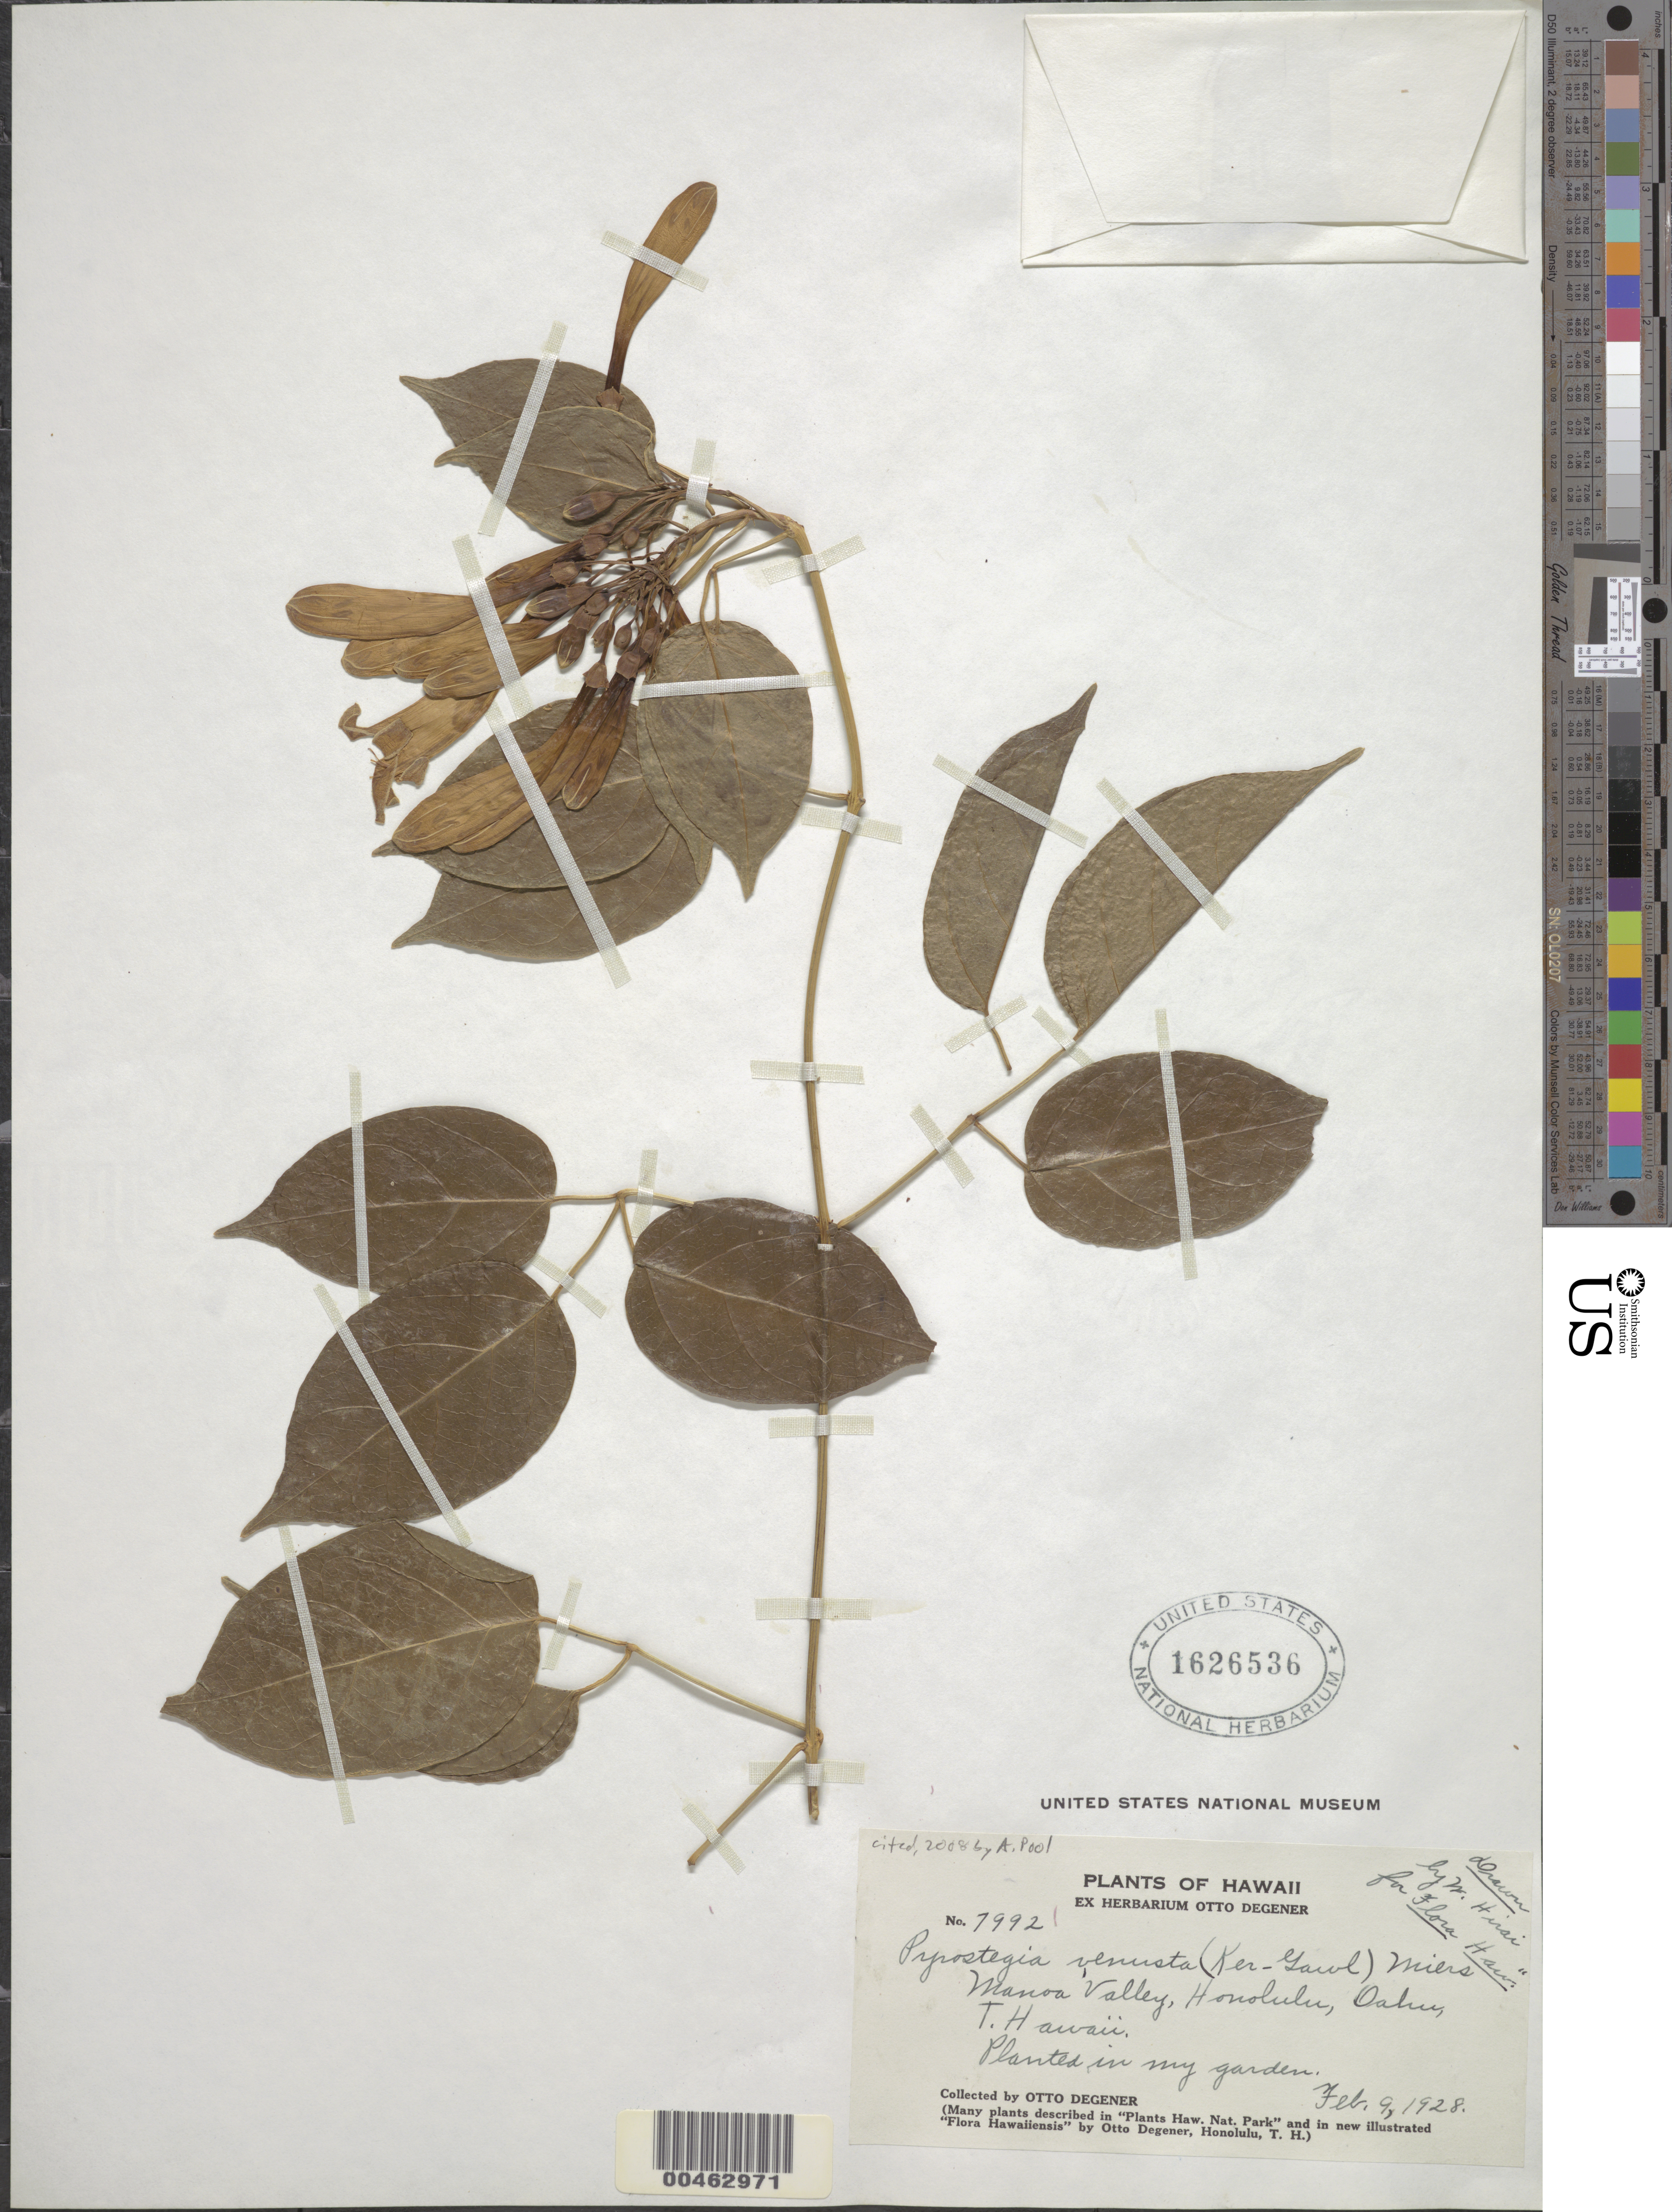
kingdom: Plantae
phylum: Tracheophyta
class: Magnoliopsida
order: Lamiales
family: Bignoniaceae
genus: Pyrostegia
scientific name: Pyrostegia venusta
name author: (Ker Gawl.) Miers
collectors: O. Degener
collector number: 7992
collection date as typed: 9 Feb 1928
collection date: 1928-02-09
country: United States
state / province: Hawaii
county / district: Honolulu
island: Oahu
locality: Manoa Valley, Honolulu, Degener Garden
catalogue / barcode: US 1626536